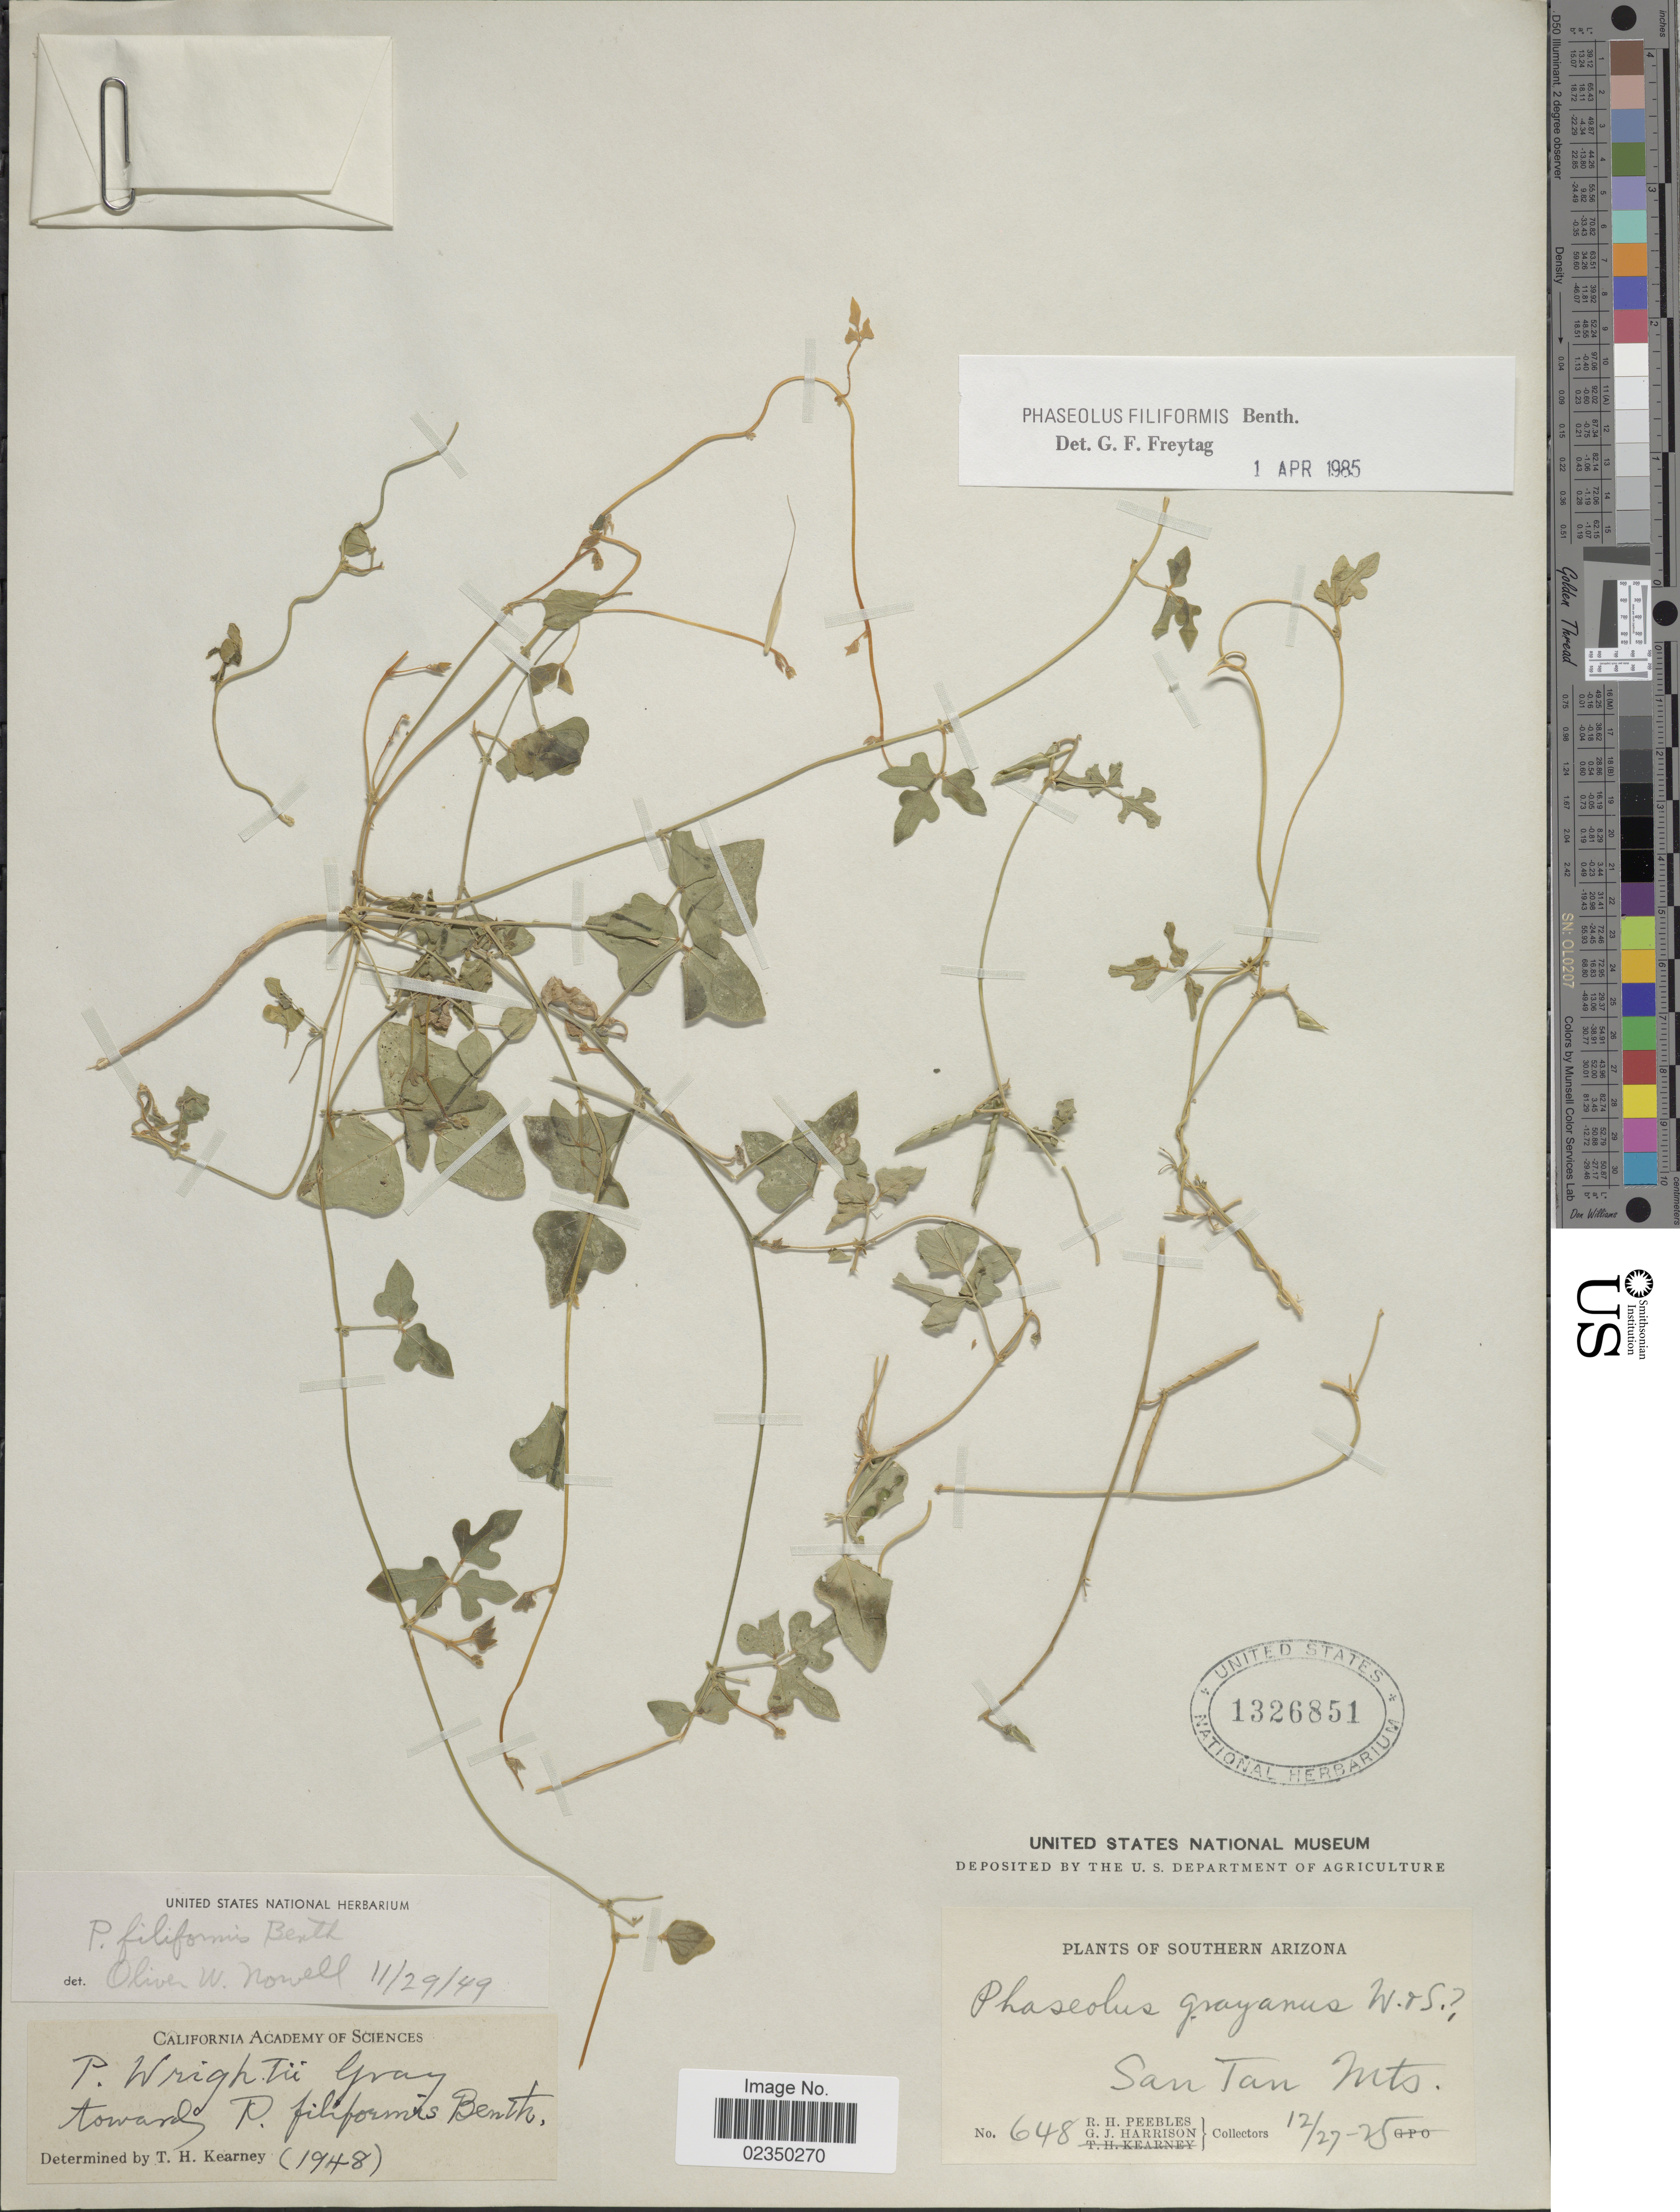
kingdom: Plantae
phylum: Tracheophyta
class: Magnoliopsida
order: Fabales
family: Fabaceae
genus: Phaseolus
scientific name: Phaseolus filiformis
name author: Benth.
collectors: R. H. Peebles & G. J. Harrison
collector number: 648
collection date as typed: Transcribed d/m/y: 27/12/25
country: United States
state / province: Arizona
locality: Southern Arizona, San Tan Mts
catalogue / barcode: US 1326851